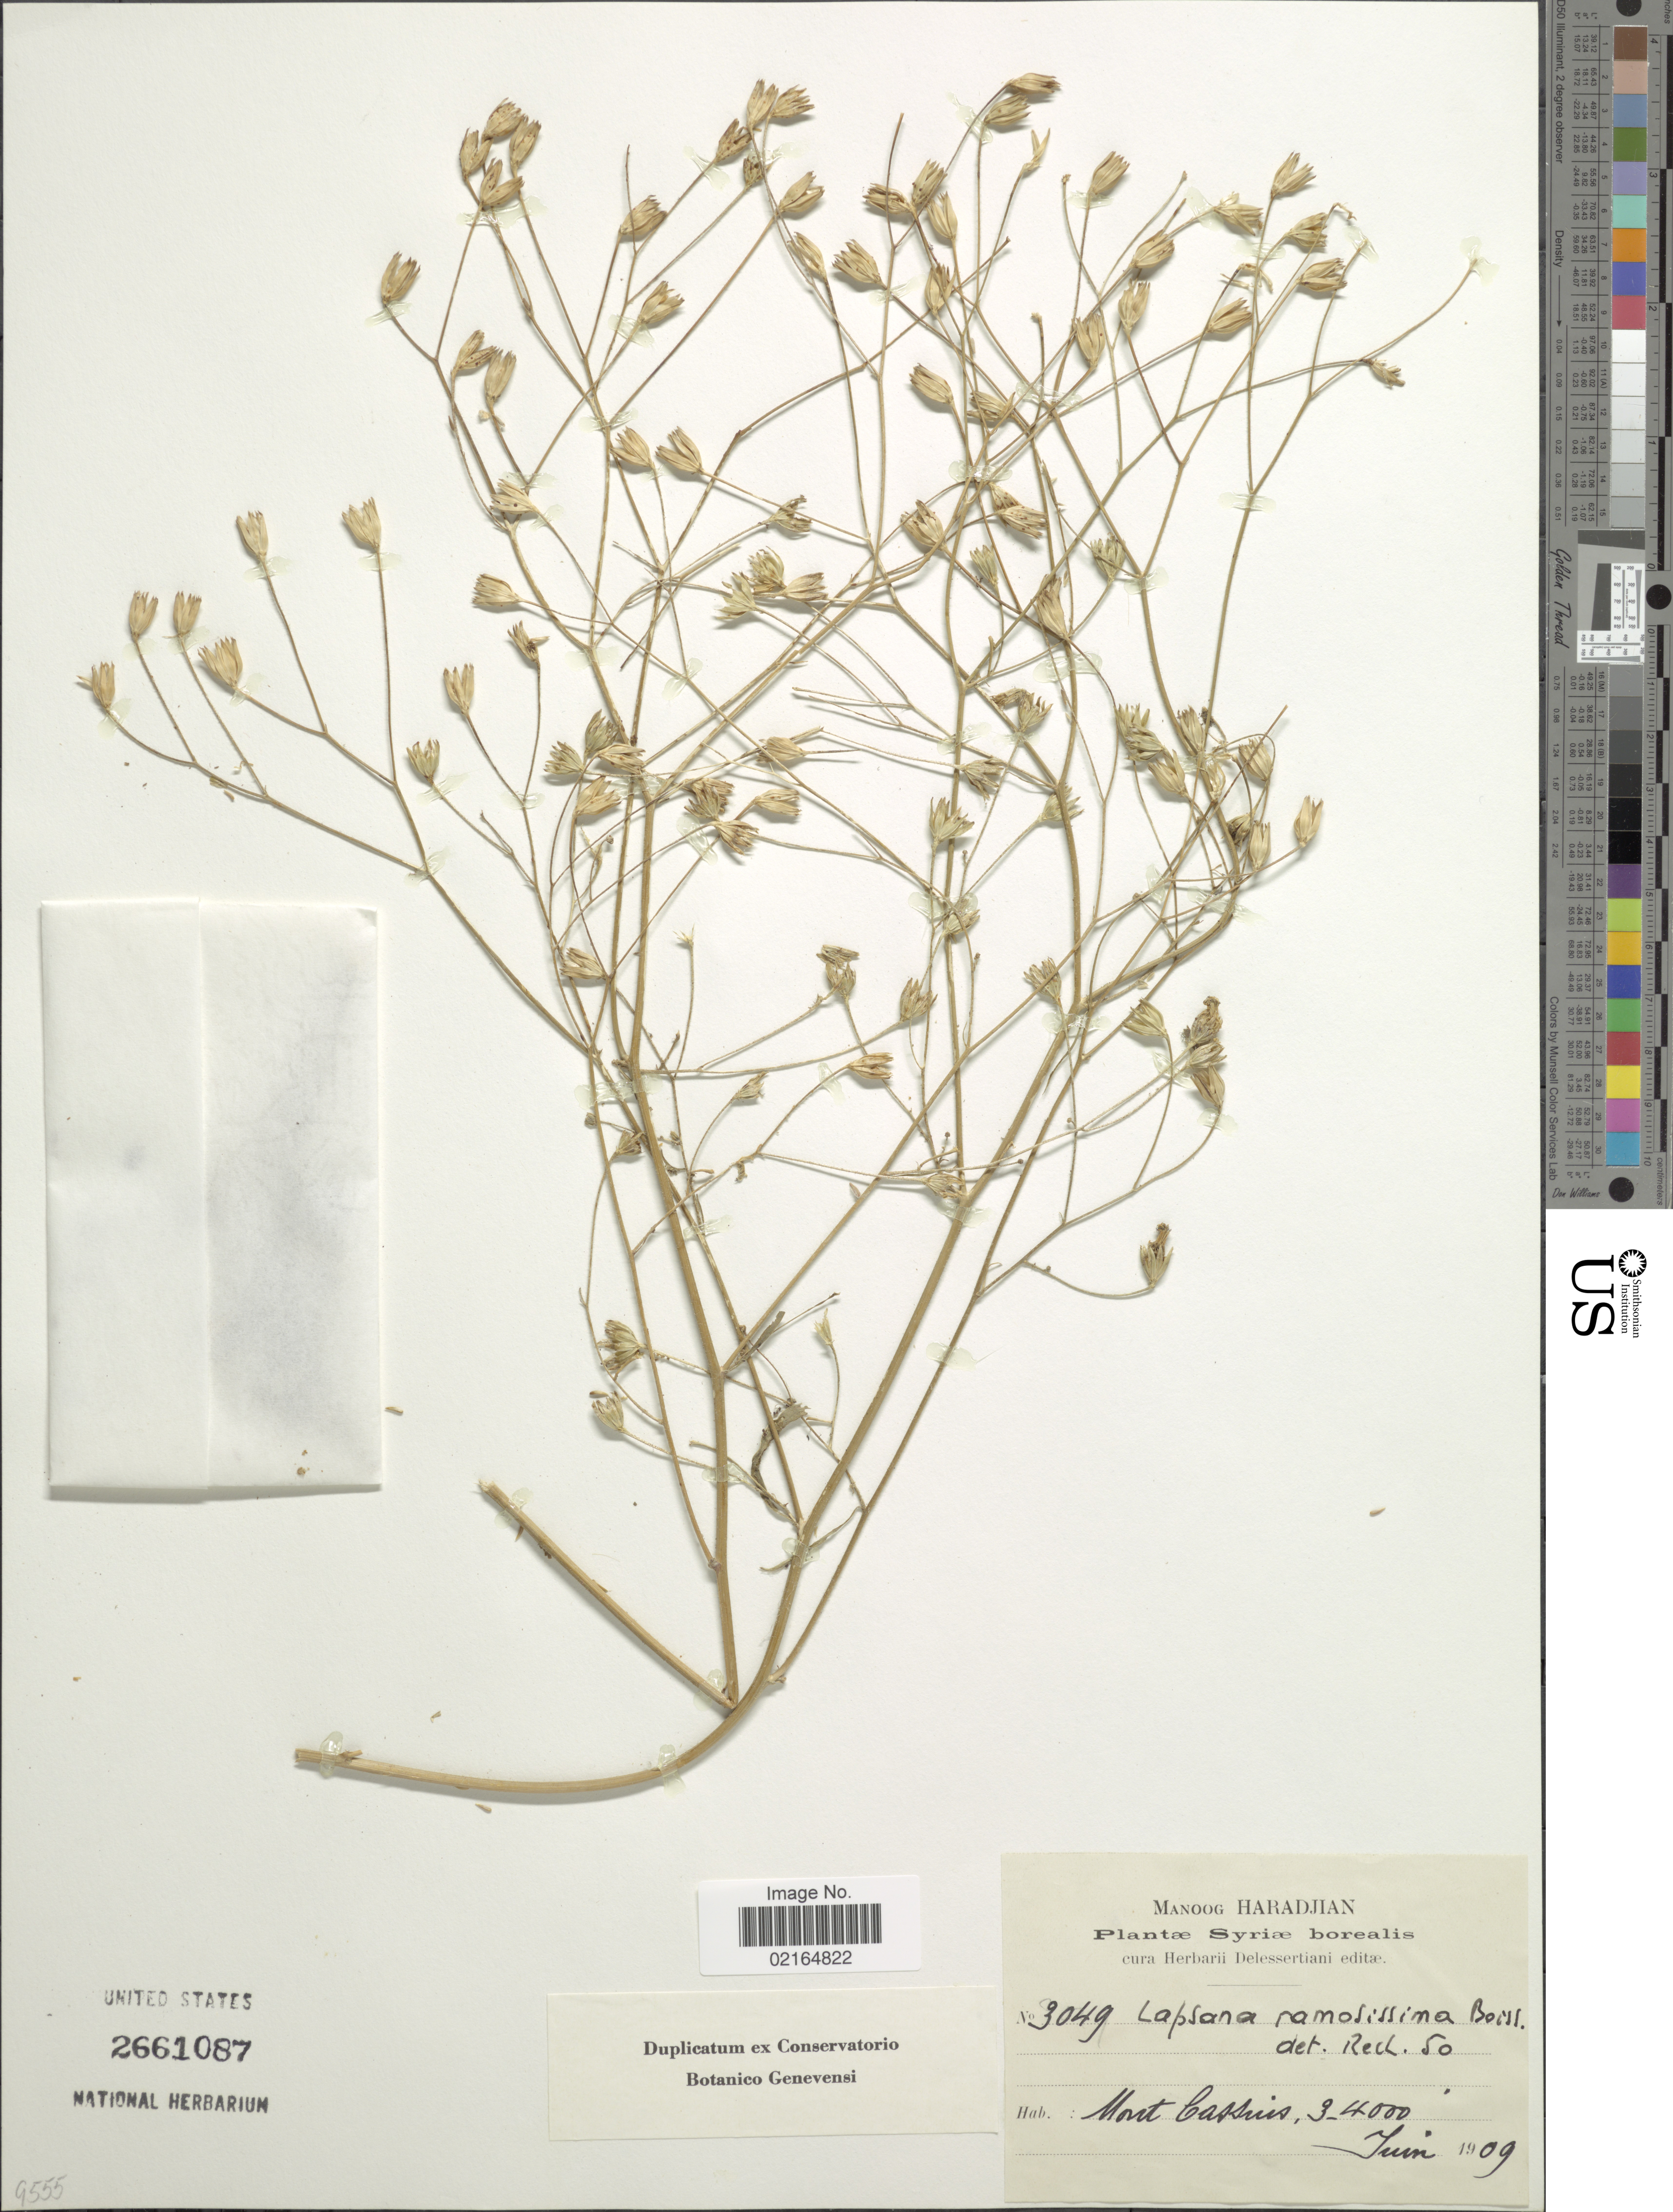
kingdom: Plantae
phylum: Tracheophyta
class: Magnoliopsida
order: Asterales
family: Asteraceae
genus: Lapsana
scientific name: Lapsana ramosissima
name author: Boiss.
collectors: M. Haradjian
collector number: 3049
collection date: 1909-06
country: Syria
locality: Syriae borealis, Mont bassins. [interpreted]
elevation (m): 914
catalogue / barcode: US 2661087